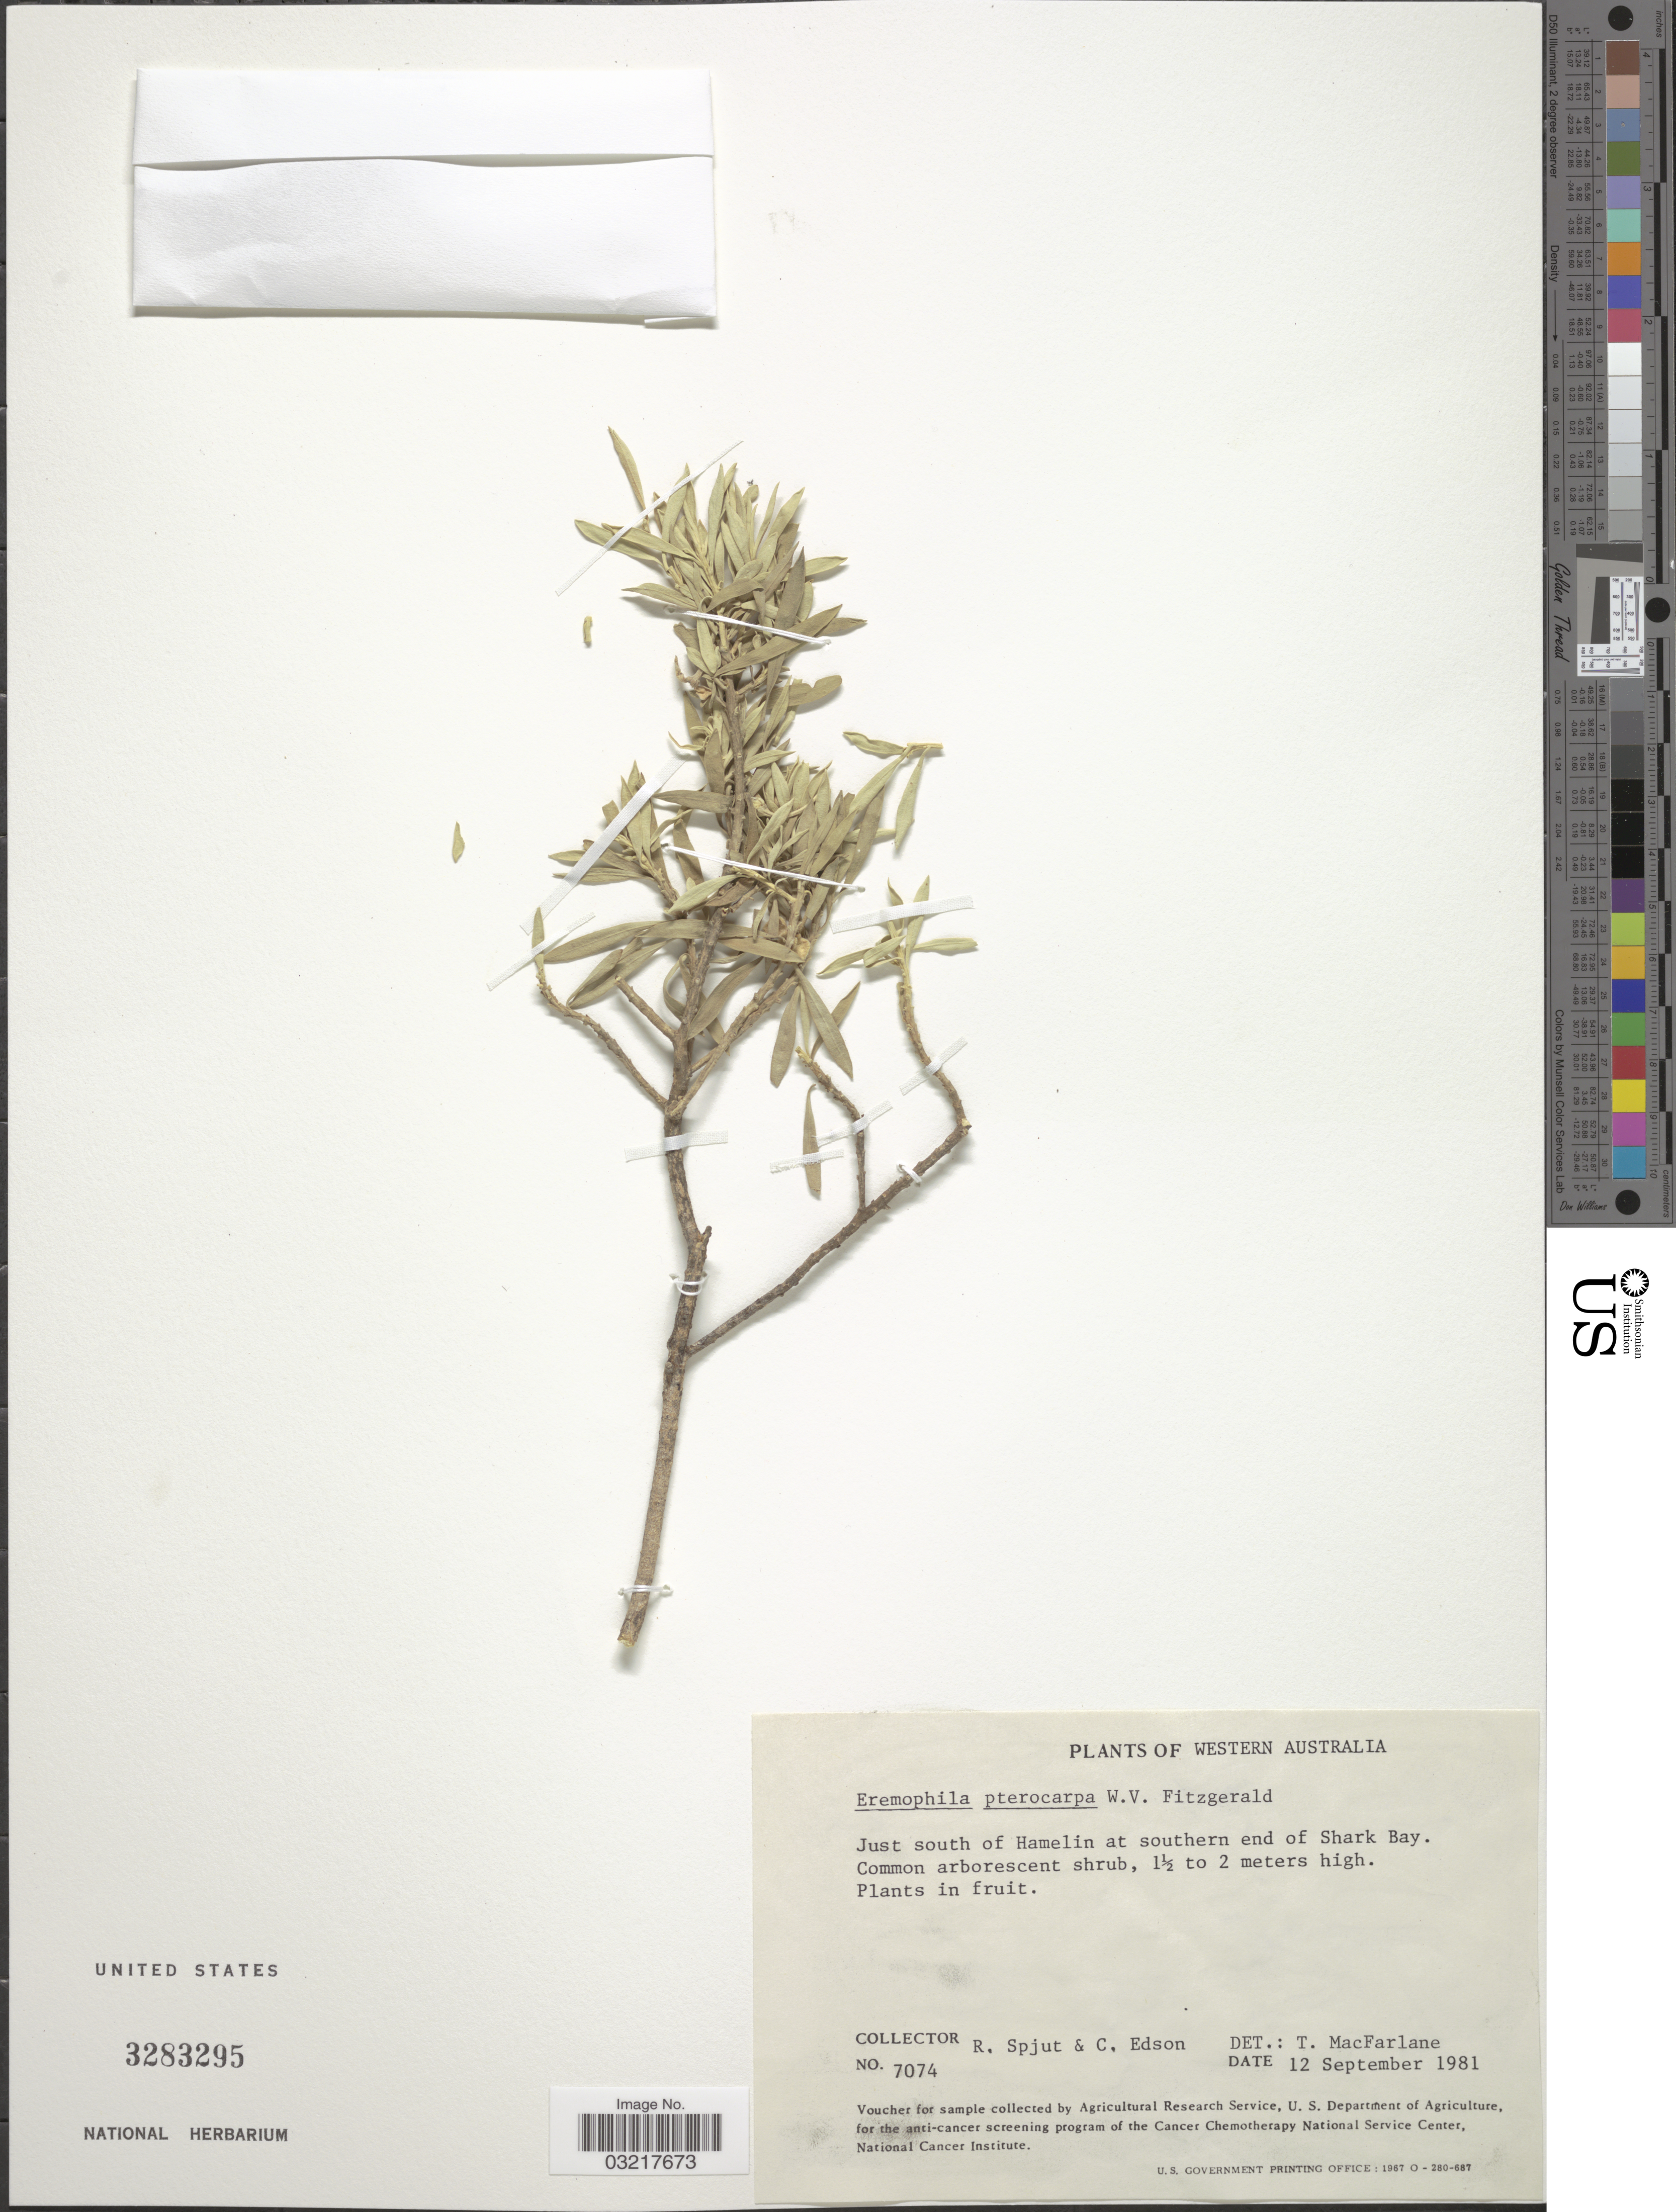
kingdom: Plantae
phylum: Tracheophyta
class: Magnoliopsida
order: Lamiales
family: Scrophulariaceae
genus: Eremophila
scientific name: Eremophila pterocarpa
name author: W. Fitzg.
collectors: R. Spjut & C. Edson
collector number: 7074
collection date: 1981-09-12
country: Australia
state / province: Western Australia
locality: Just south of Hamelin at southern end of Shark Bay.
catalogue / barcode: US 3283295